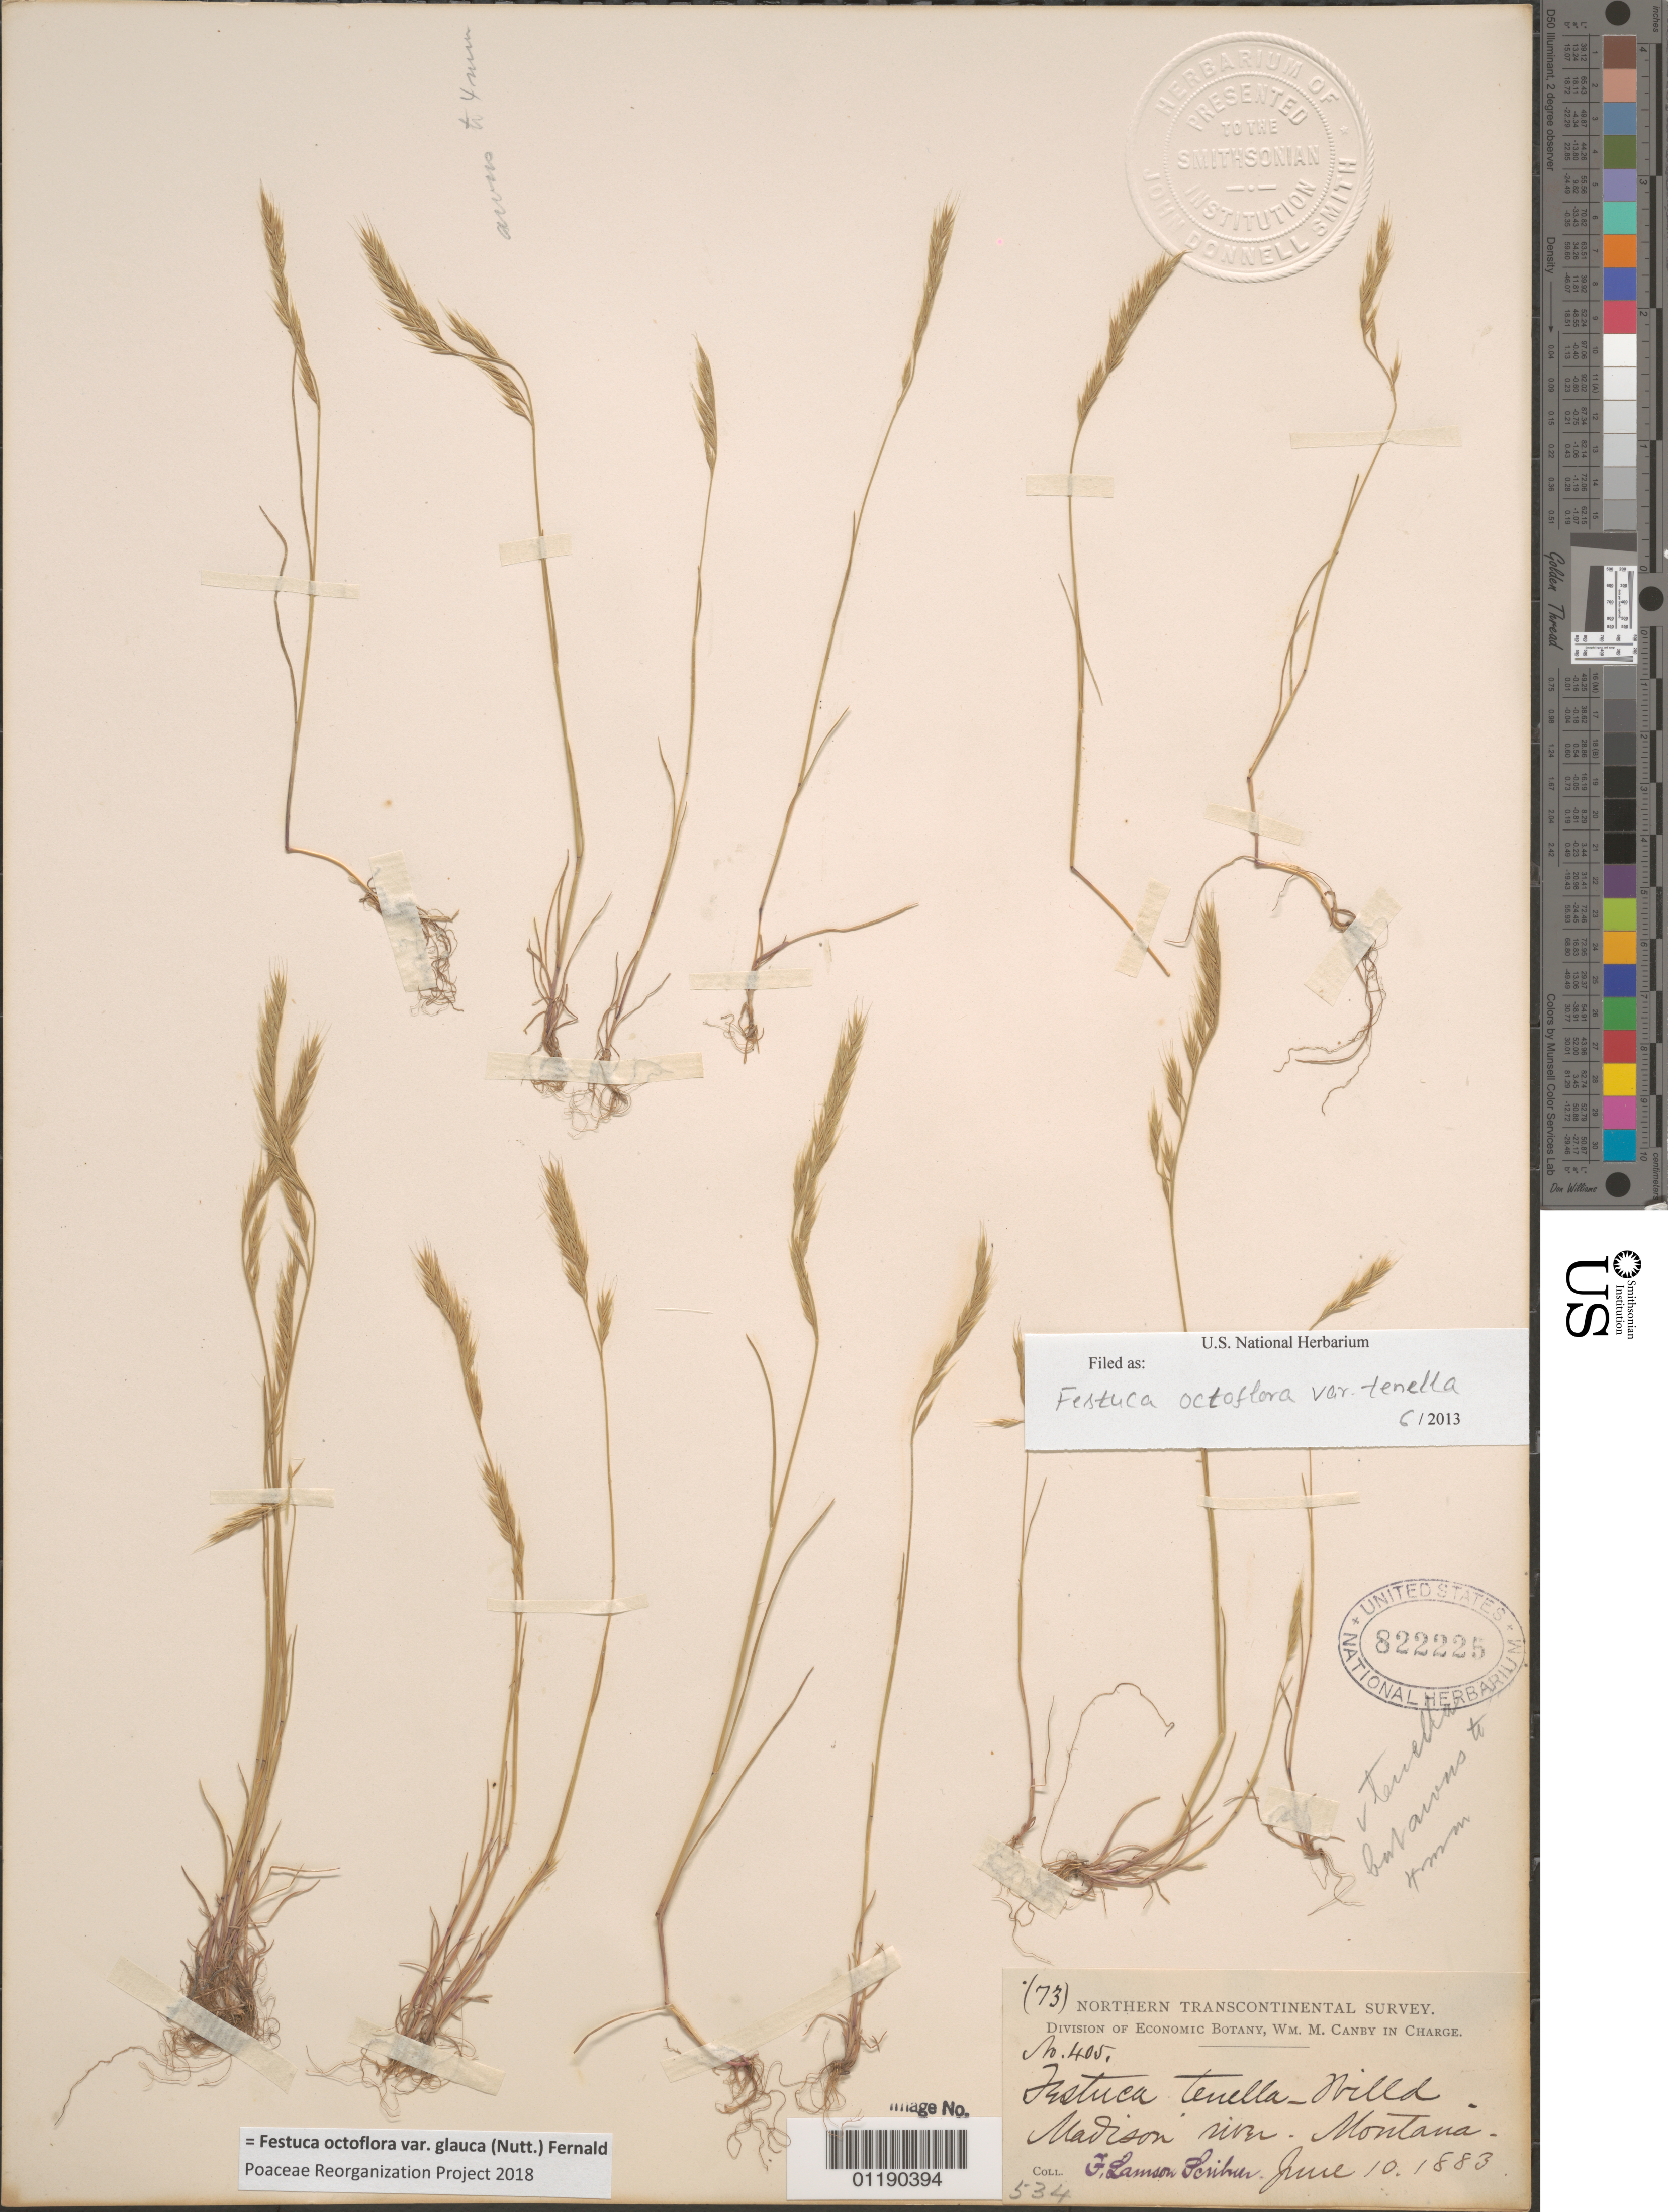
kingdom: Plantae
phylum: Tracheophyta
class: Liliopsida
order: Poales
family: Poaceae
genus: Festuca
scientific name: Festuca octoflora var. glauca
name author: (Nutt.) Fernald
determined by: Poaceae Reorganization Project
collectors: F. L. Scribner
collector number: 405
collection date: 1883-06-10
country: United States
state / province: Montana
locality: Madison River.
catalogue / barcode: US 822225